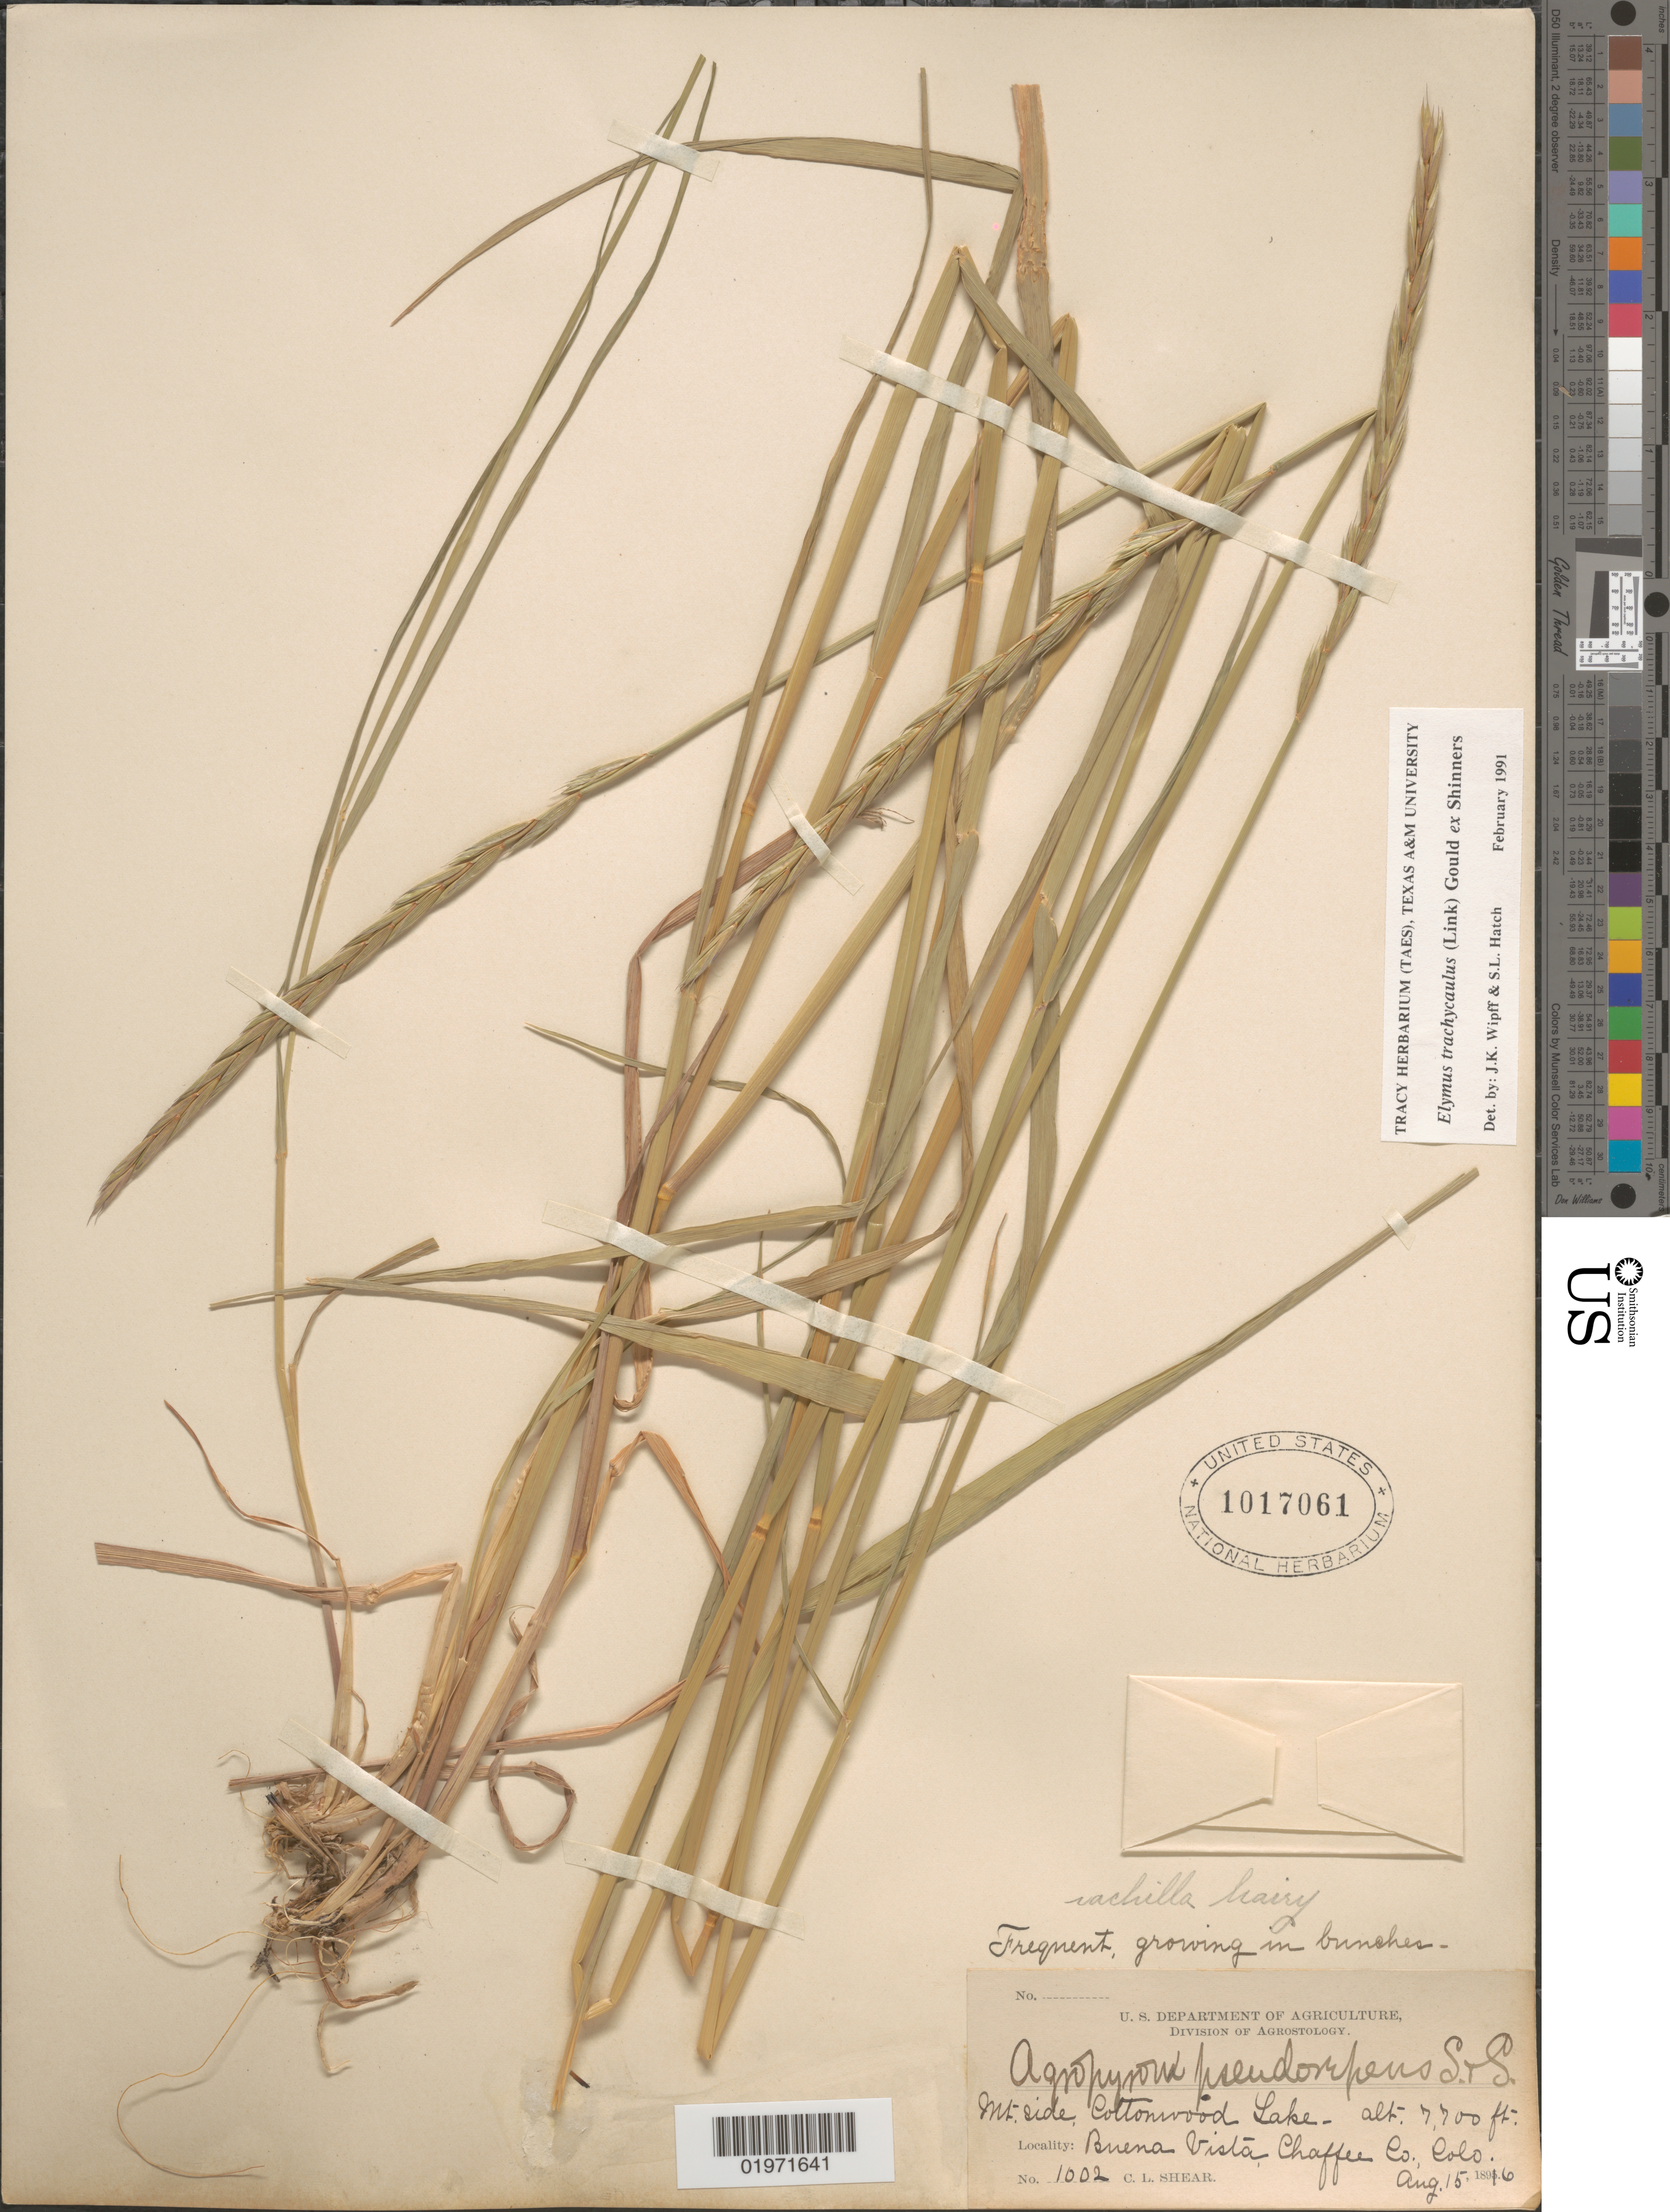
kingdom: Plantae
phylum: Tracheophyta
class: Liliopsida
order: Poales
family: Poaceae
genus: Elymus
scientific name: Elymus trachycaulus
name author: (Link) Gould ex Shinners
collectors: C. L. Shear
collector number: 1002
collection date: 1896-08-15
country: United States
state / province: Colorado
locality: Mt. side, Cottonwood Lake. Buena Vista, Chaffee Co.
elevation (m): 2347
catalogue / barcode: US 1017061